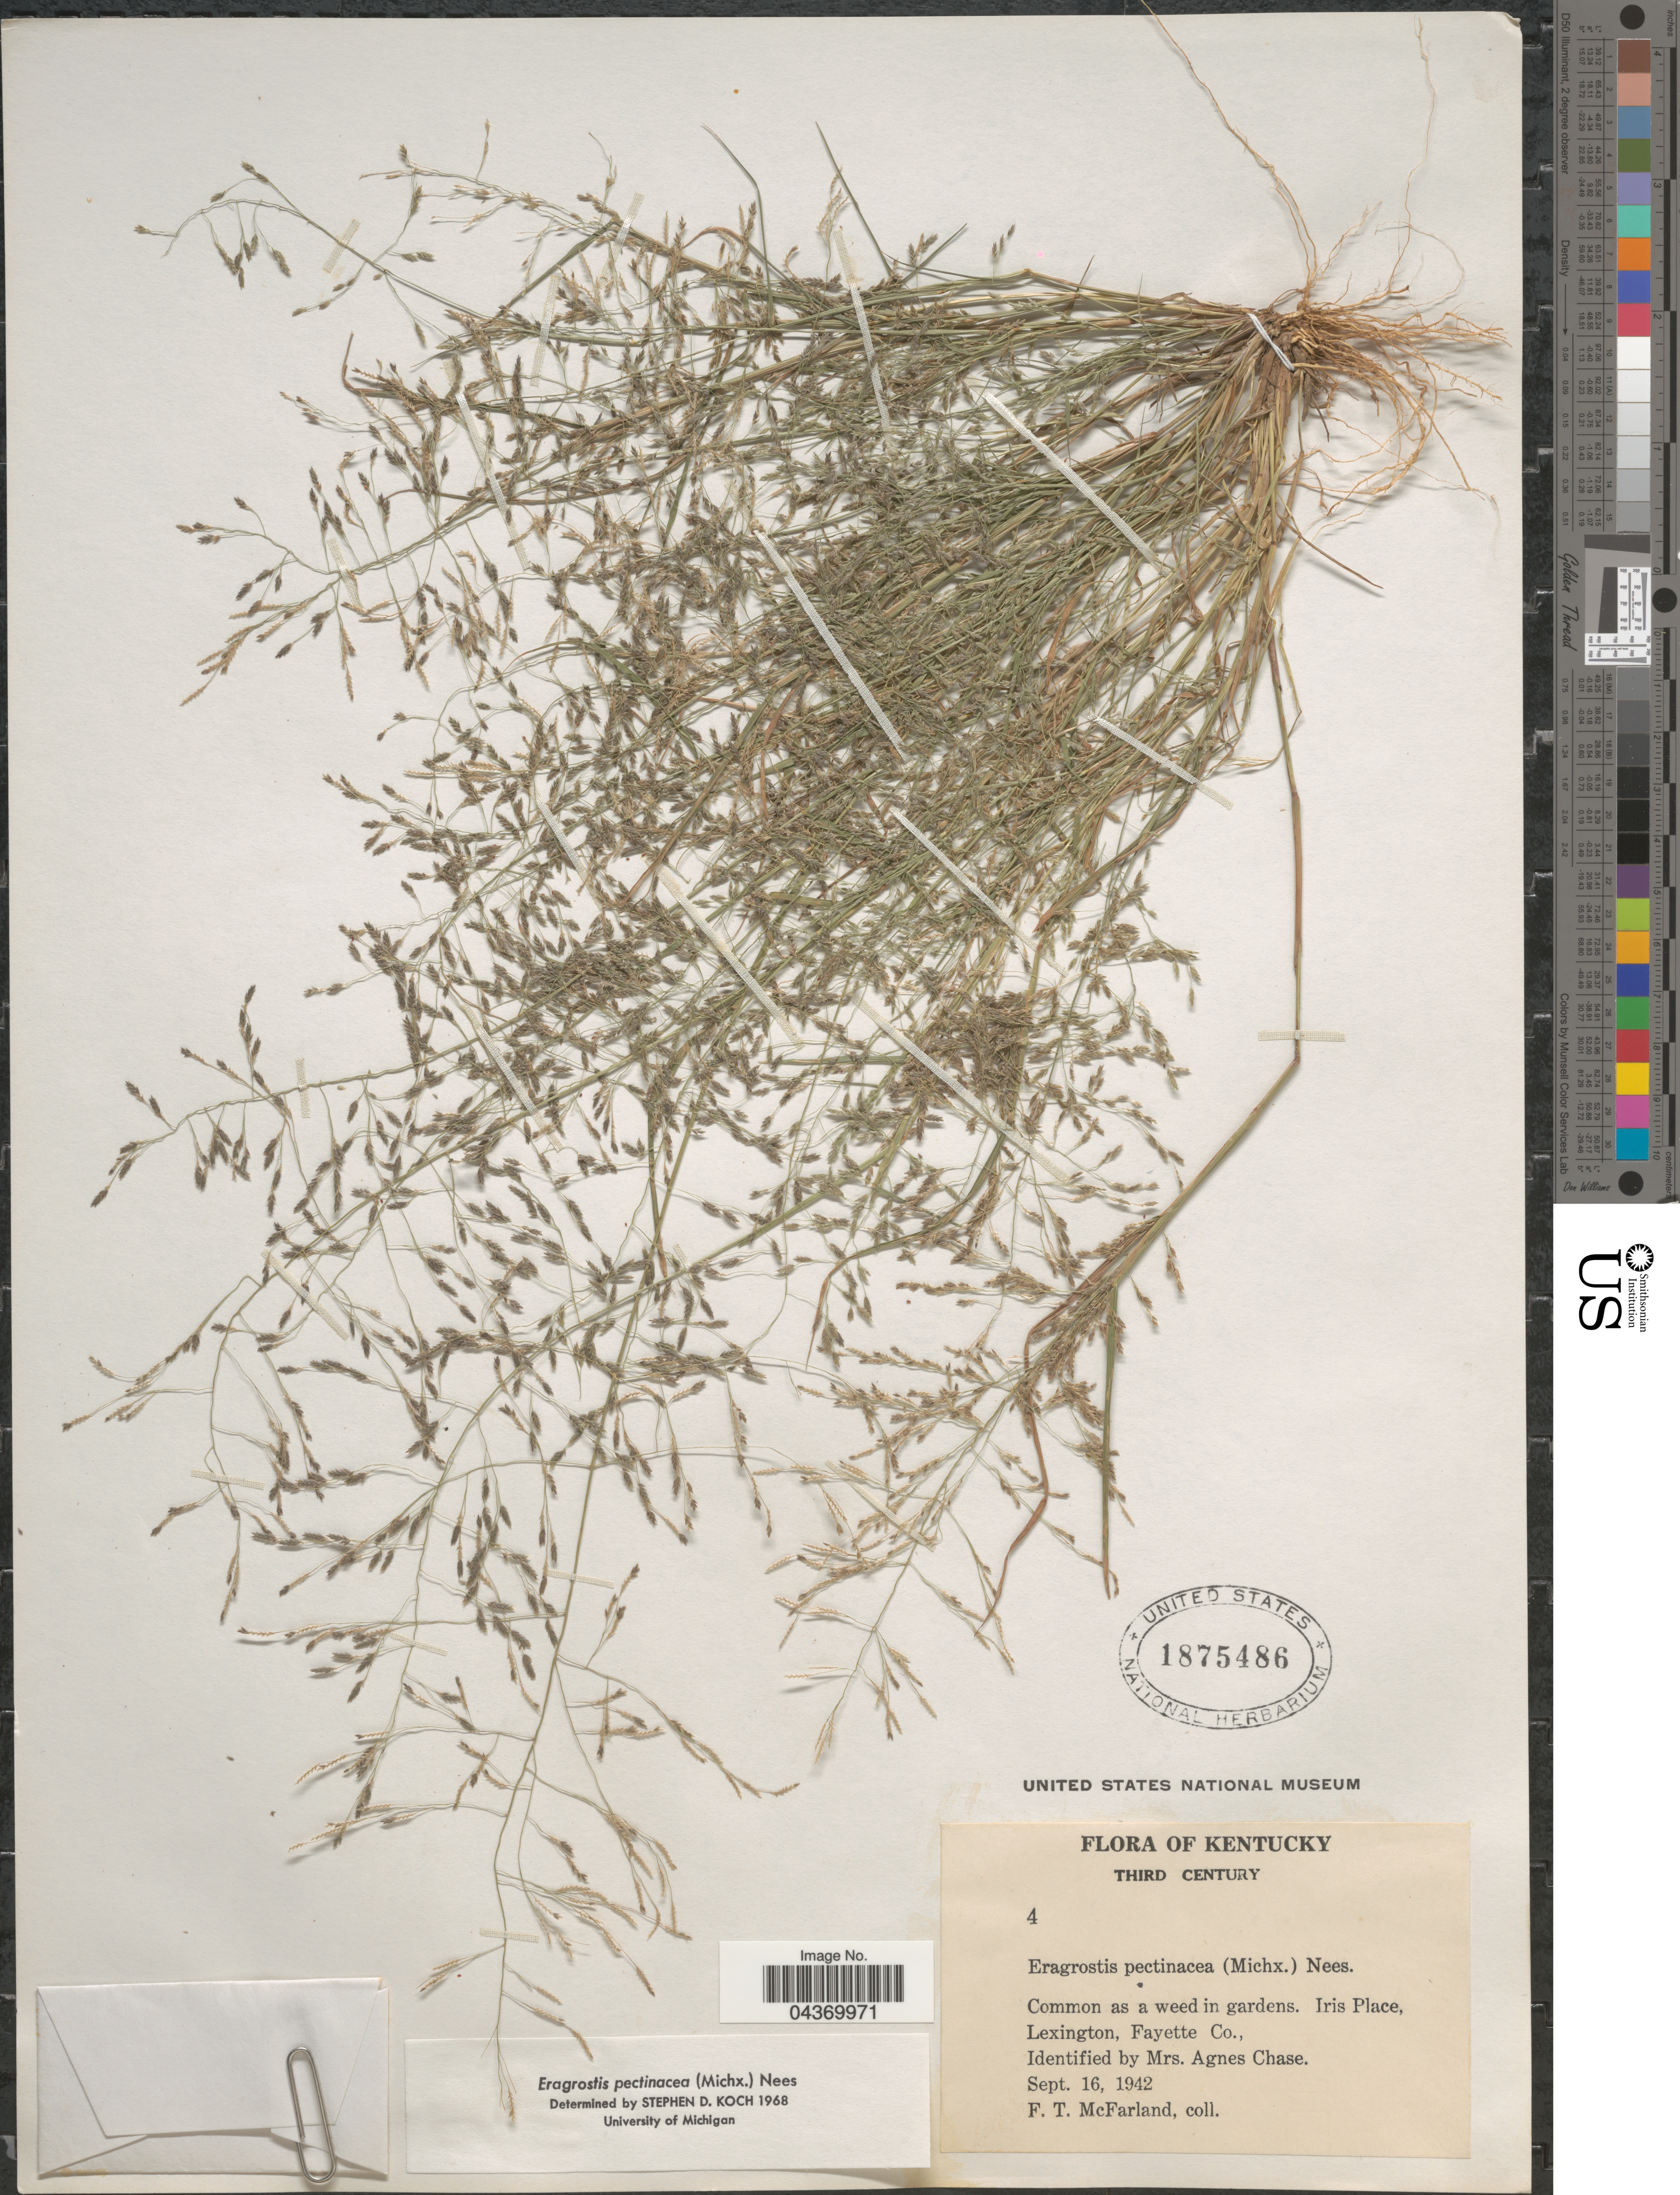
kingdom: Plantae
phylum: Tracheophyta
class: Liliopsida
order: Poales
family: Poaceae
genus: Eragrostis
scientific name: Eragrostis pectinacea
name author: (Michx.) Nees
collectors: F. McFarland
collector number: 4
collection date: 1942-09-16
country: United States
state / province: Kentucky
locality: Third Century [unsure placement]. Iris Place, Lexington, Fayette Co.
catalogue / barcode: US 1875486